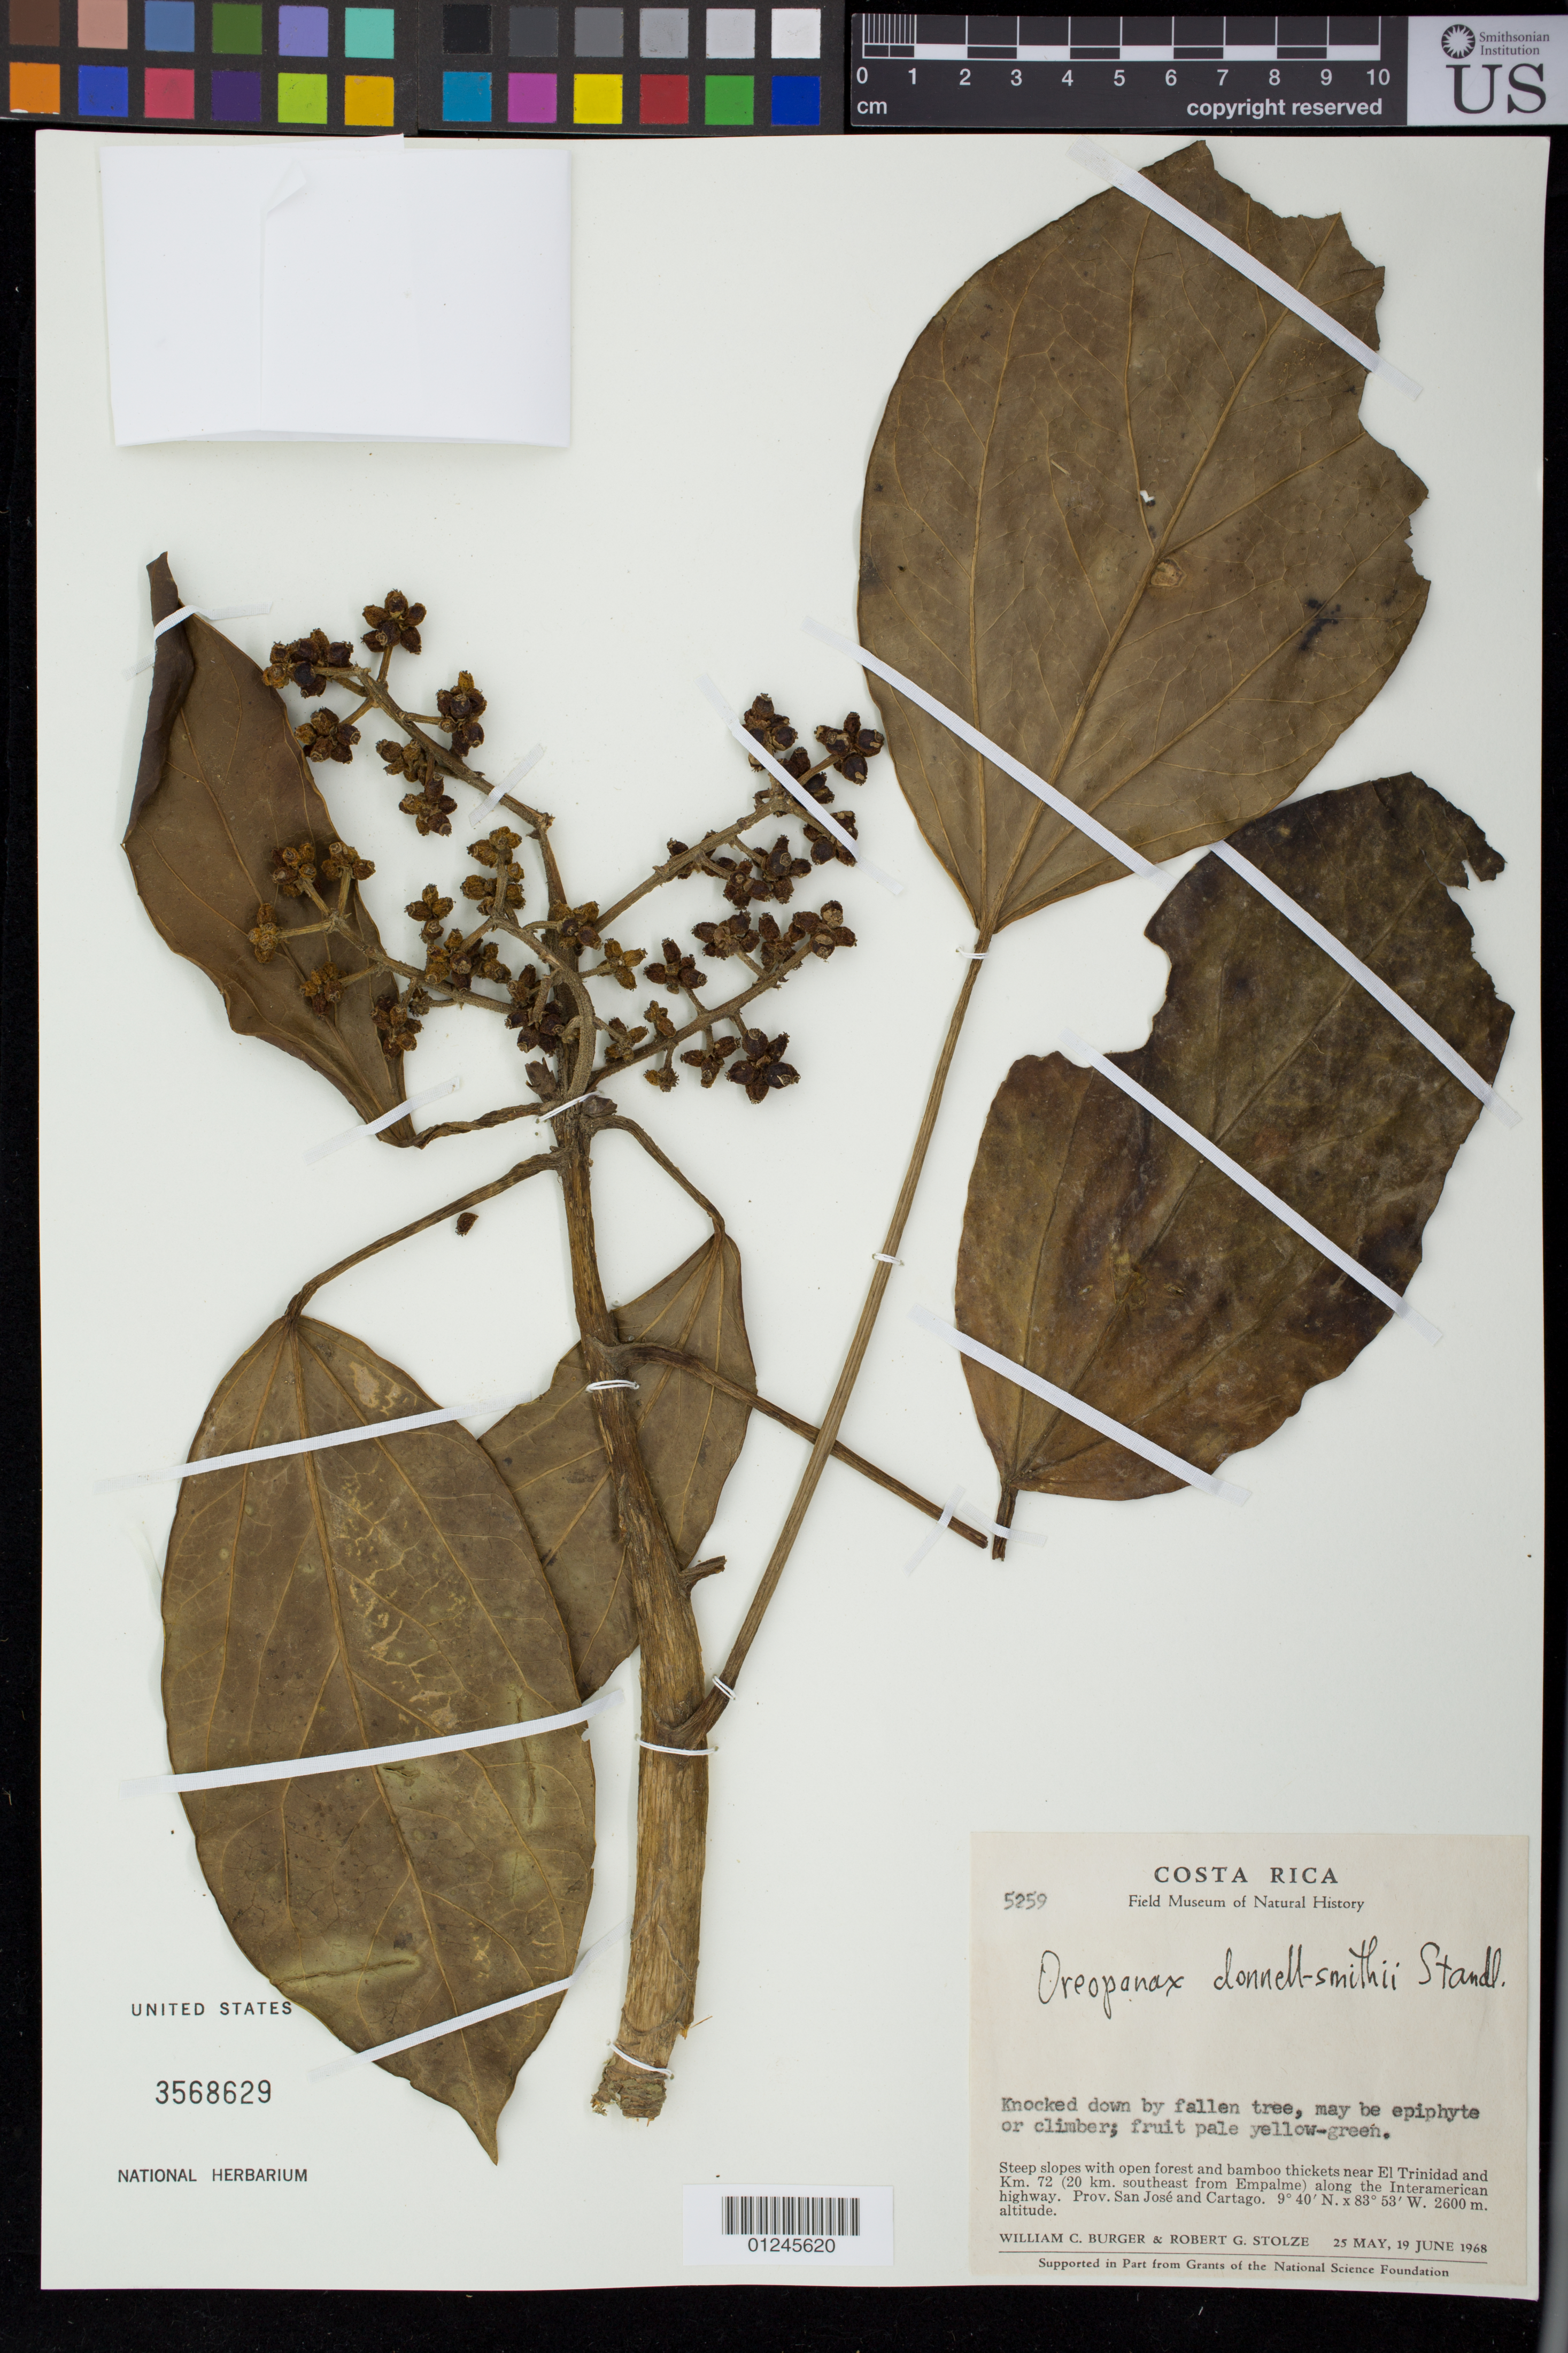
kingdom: Plantae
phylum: Tracheophyta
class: Magnoliopsida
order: Apiales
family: Araliaceae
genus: Oreopanax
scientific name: Oreopanax donnell-smithii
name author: Standl.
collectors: W. Burger & R. G. Stolze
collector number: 5259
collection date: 1968-05-25/1968-06-19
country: Costa Rica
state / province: San Jose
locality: Steep slopes with open forest and bamboo thickets near El Trinidad and Km. 72 (20 km. southeast from Empalme) along the Interamerican highway. Prov. San José and Cartago.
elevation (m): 2600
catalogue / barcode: US 3568629